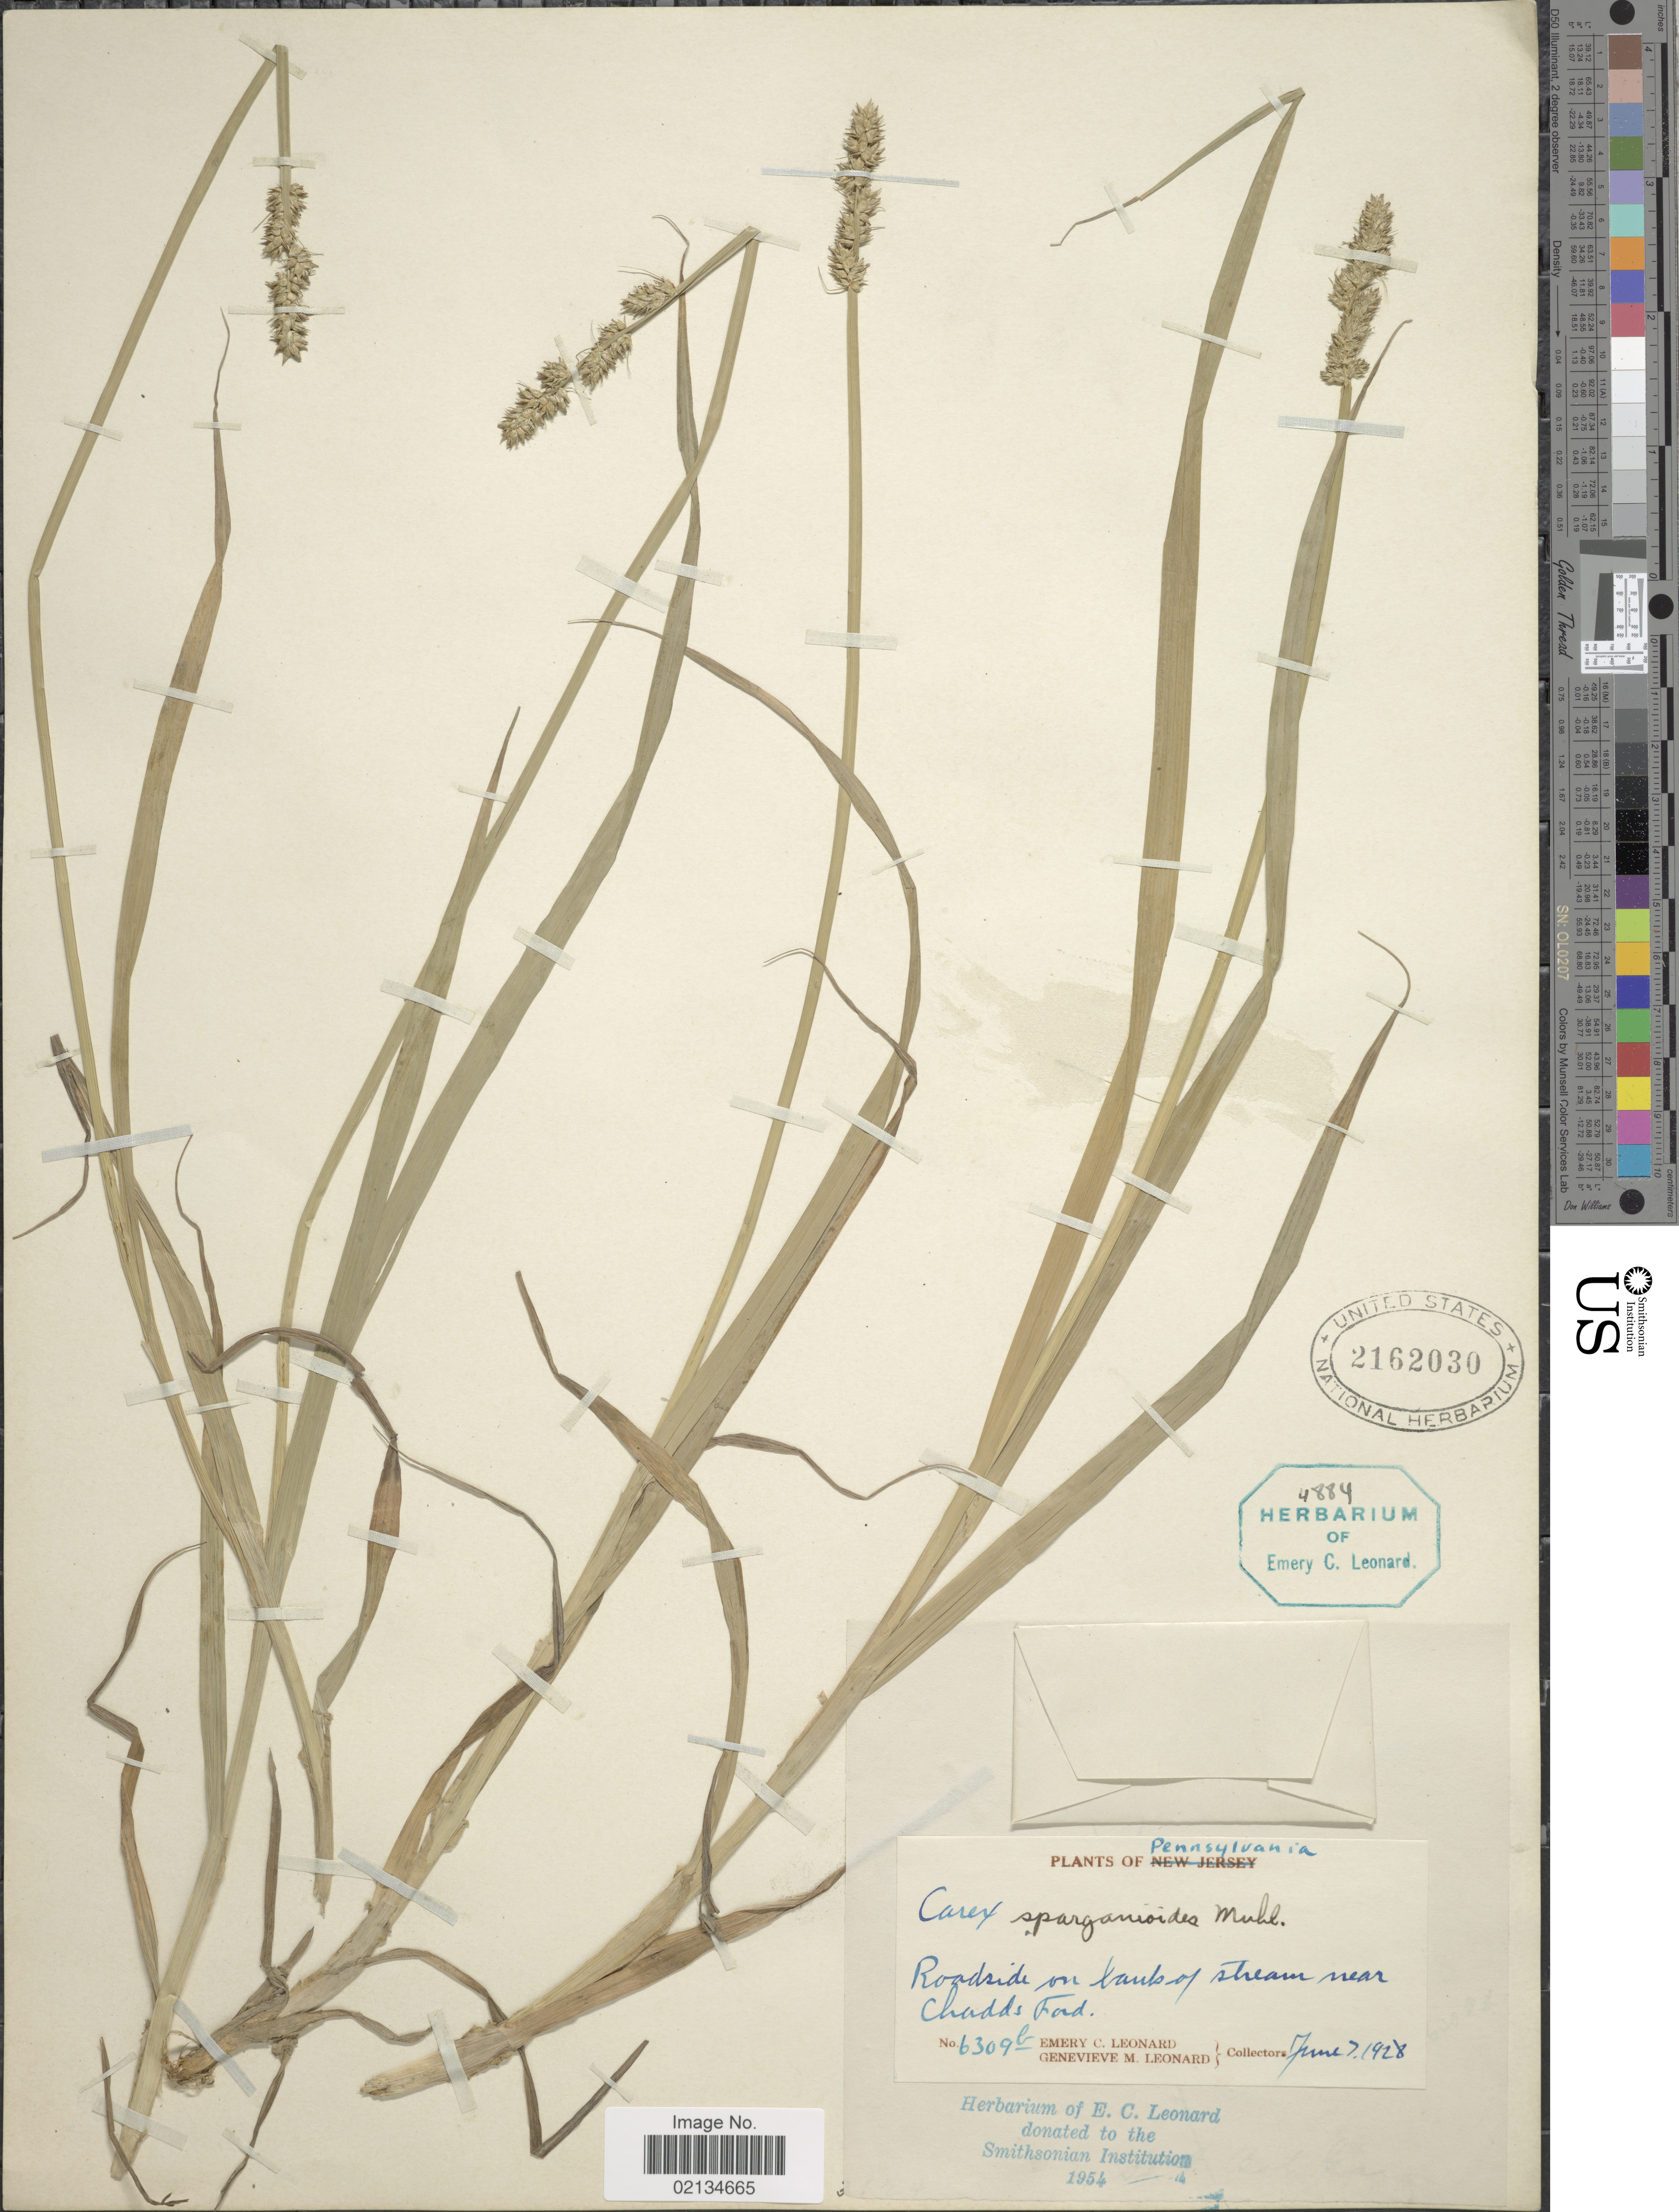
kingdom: Plantae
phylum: Tracheophyta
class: Liliopsida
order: Poales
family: Cyperaceae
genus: Carex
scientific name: Carex sparganioides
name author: Muhl. ex Willd.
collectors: E. C. Leonard & G. M. Leonard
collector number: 6309b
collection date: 1928-06-07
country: United States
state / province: Pennsylvania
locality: Roadside on banks of stream near Chadds Ford.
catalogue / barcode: US 2162030